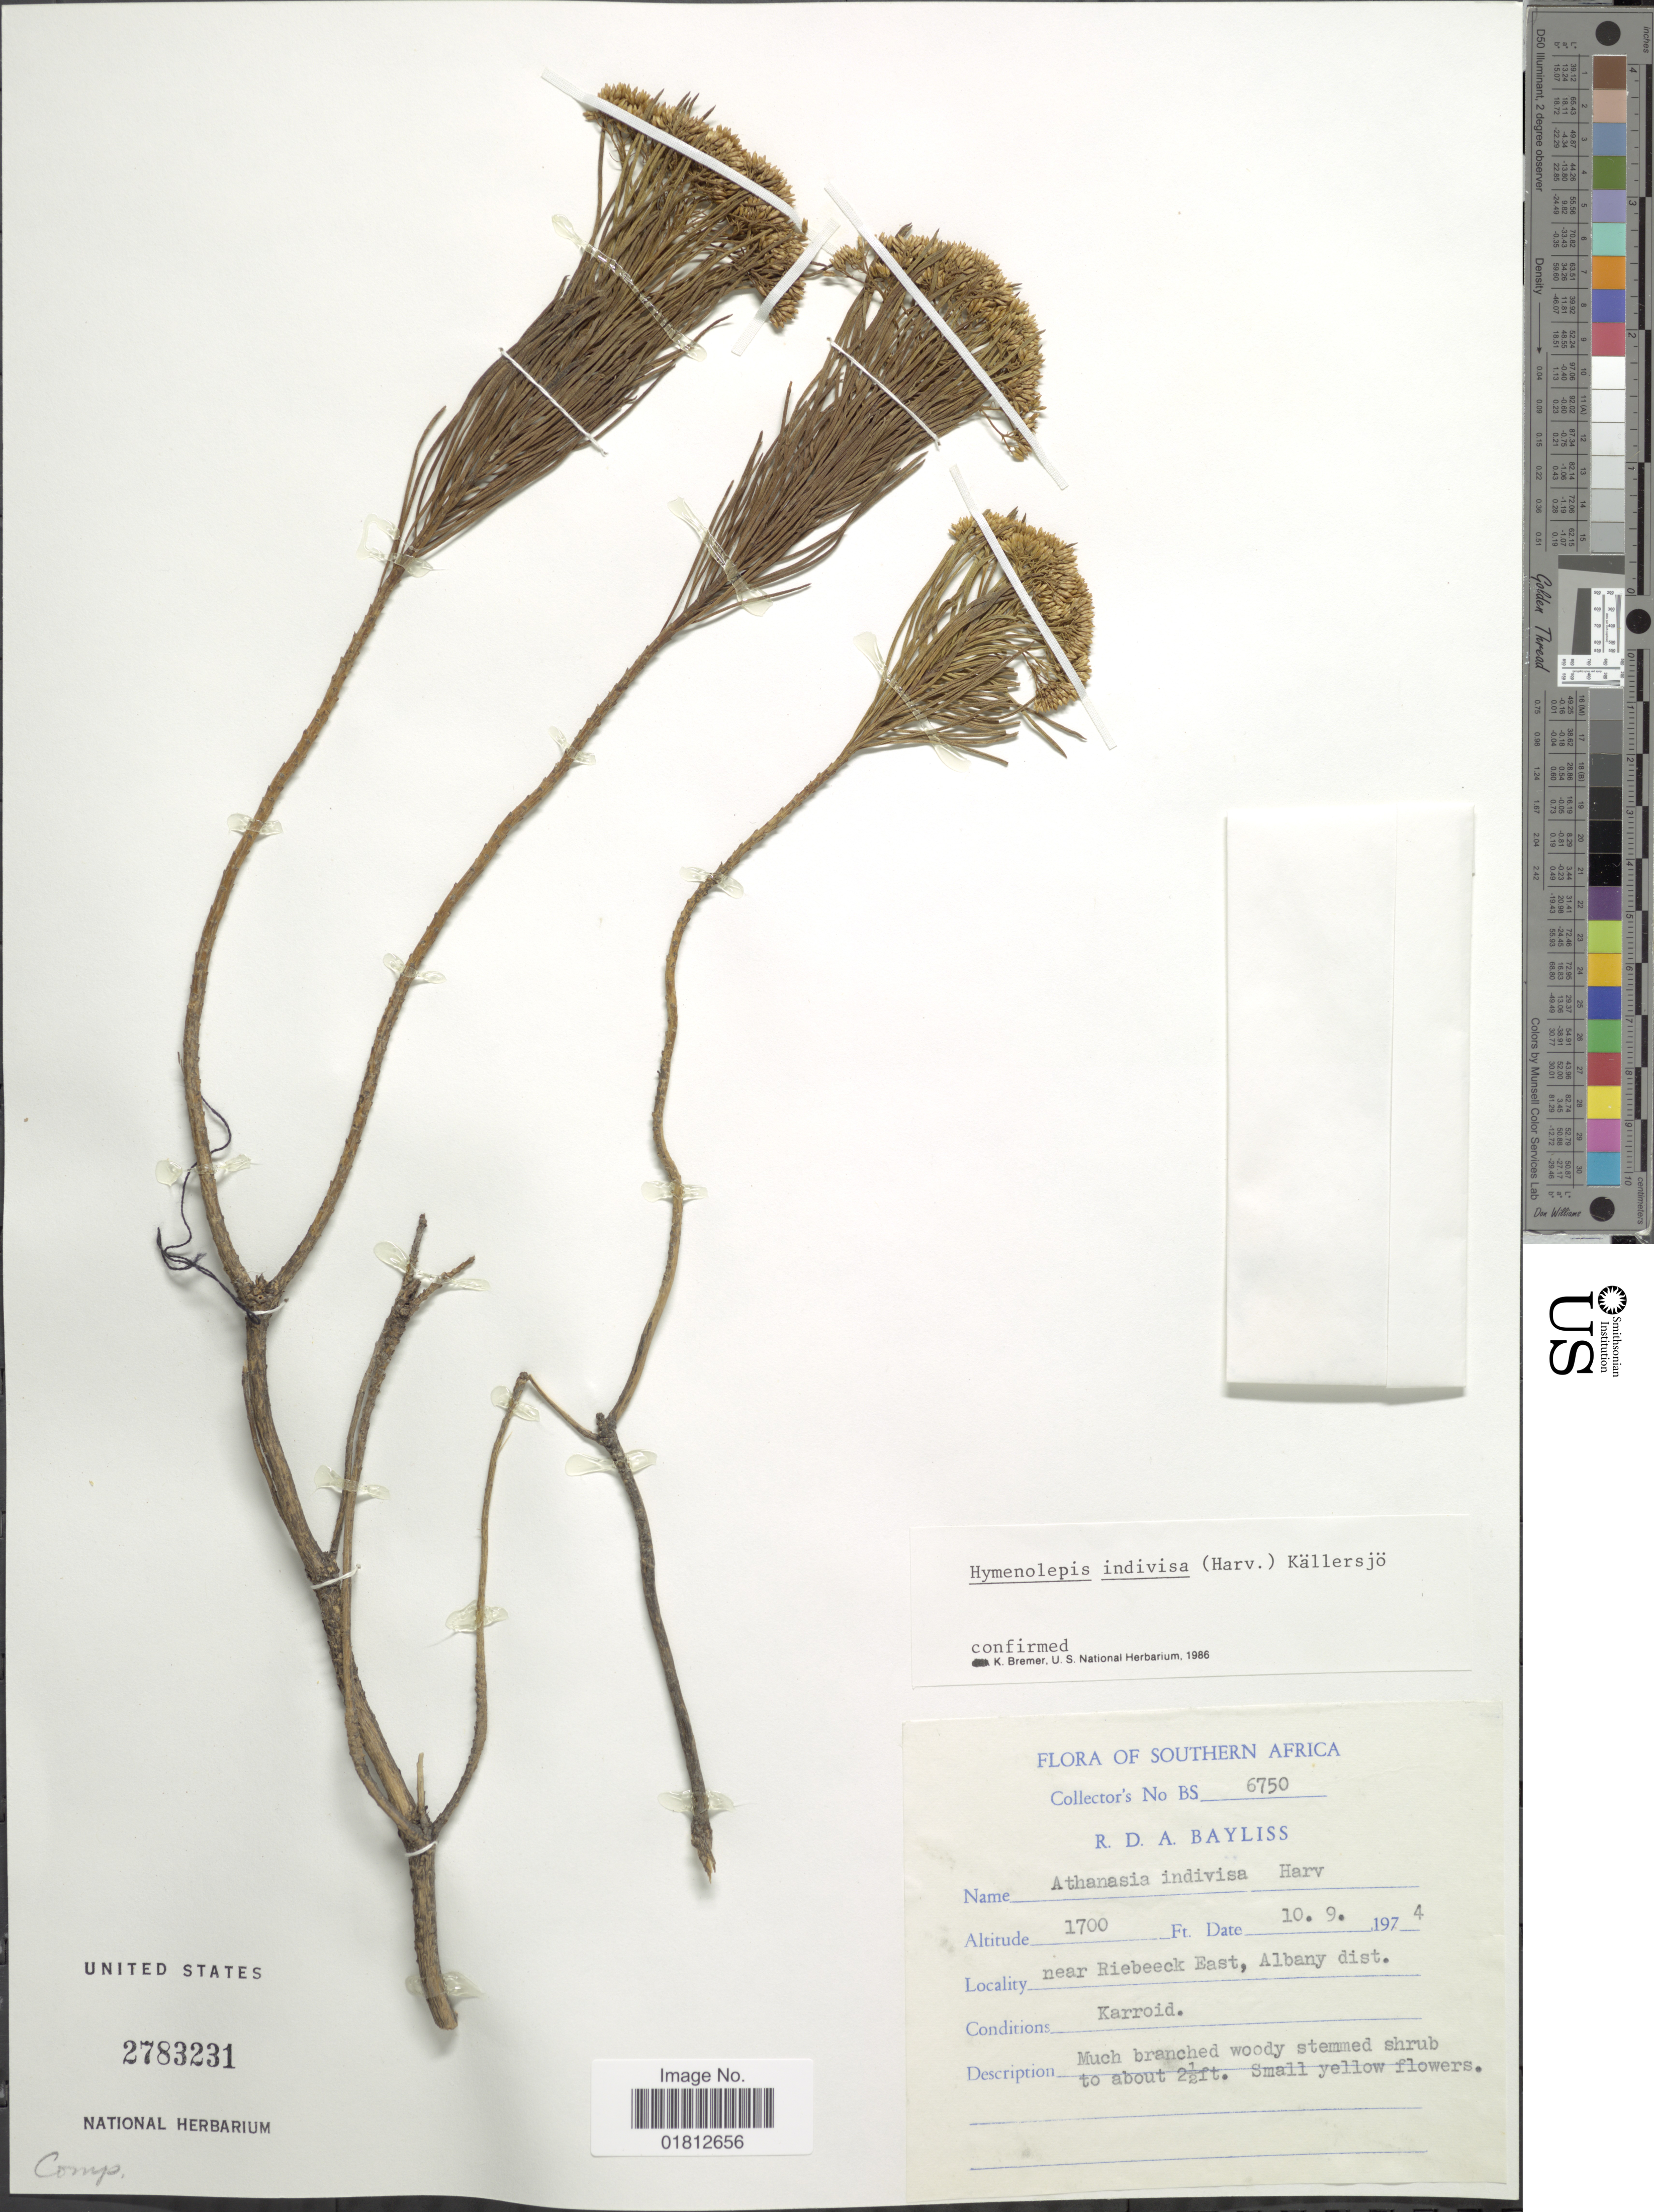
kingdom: Plantae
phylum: Tracheophyta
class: Magnoliopsida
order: Asterales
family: Asteraceae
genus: Hymenolepis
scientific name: Hymenolepis indivisa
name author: (Harv.) Källersjö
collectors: R. Bayliss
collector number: BS3750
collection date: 1974-09-10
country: South Africa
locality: Southern Africa, near Riebeeck East, Albany Dist.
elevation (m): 518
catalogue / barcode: US 2783231